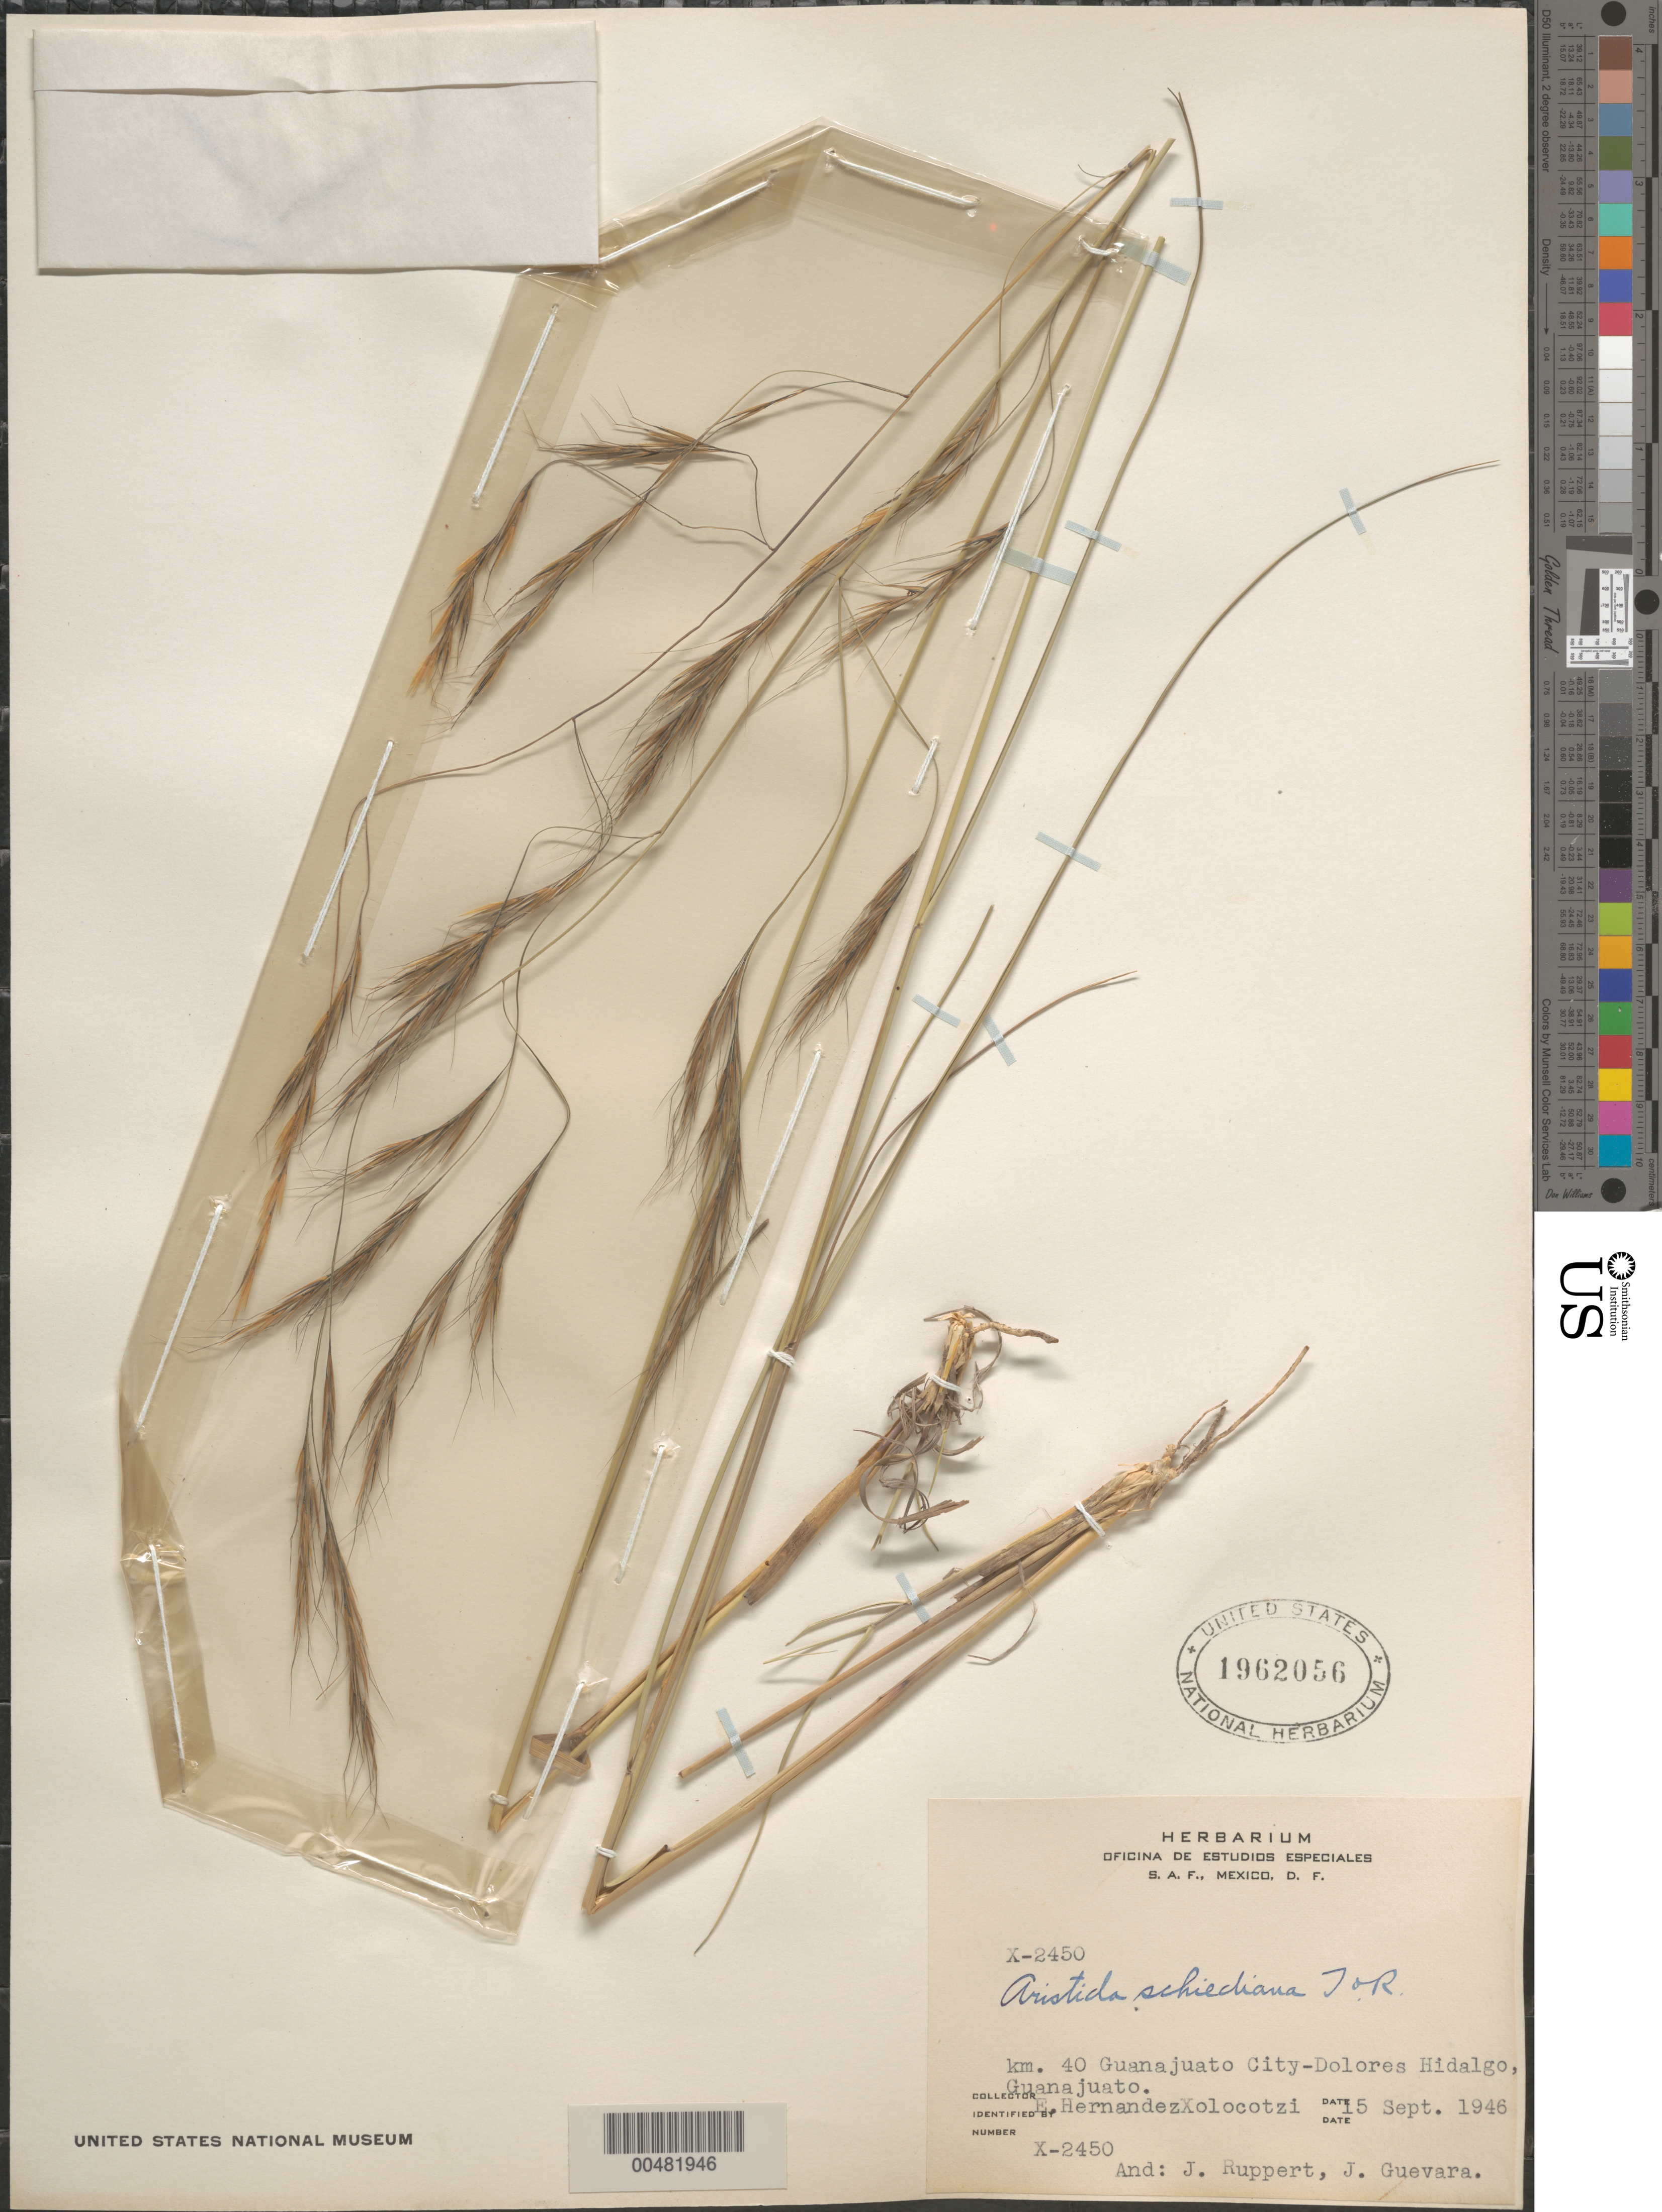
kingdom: Plantae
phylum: Tracheophyta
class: Liliopsida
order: Poales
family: Poaceae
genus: Aristida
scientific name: Aristida schiedeana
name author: Trin. & Rupr.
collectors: E. I. Hernández-X., J. Ruppert & J. Guevara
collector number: X-2450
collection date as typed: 15 Sep 1946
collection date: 1946-09-15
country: Mexico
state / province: Guanajuato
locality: Km 40 Guanajuato City - Dolores Hidalgo Guanajuato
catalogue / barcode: US 1962056